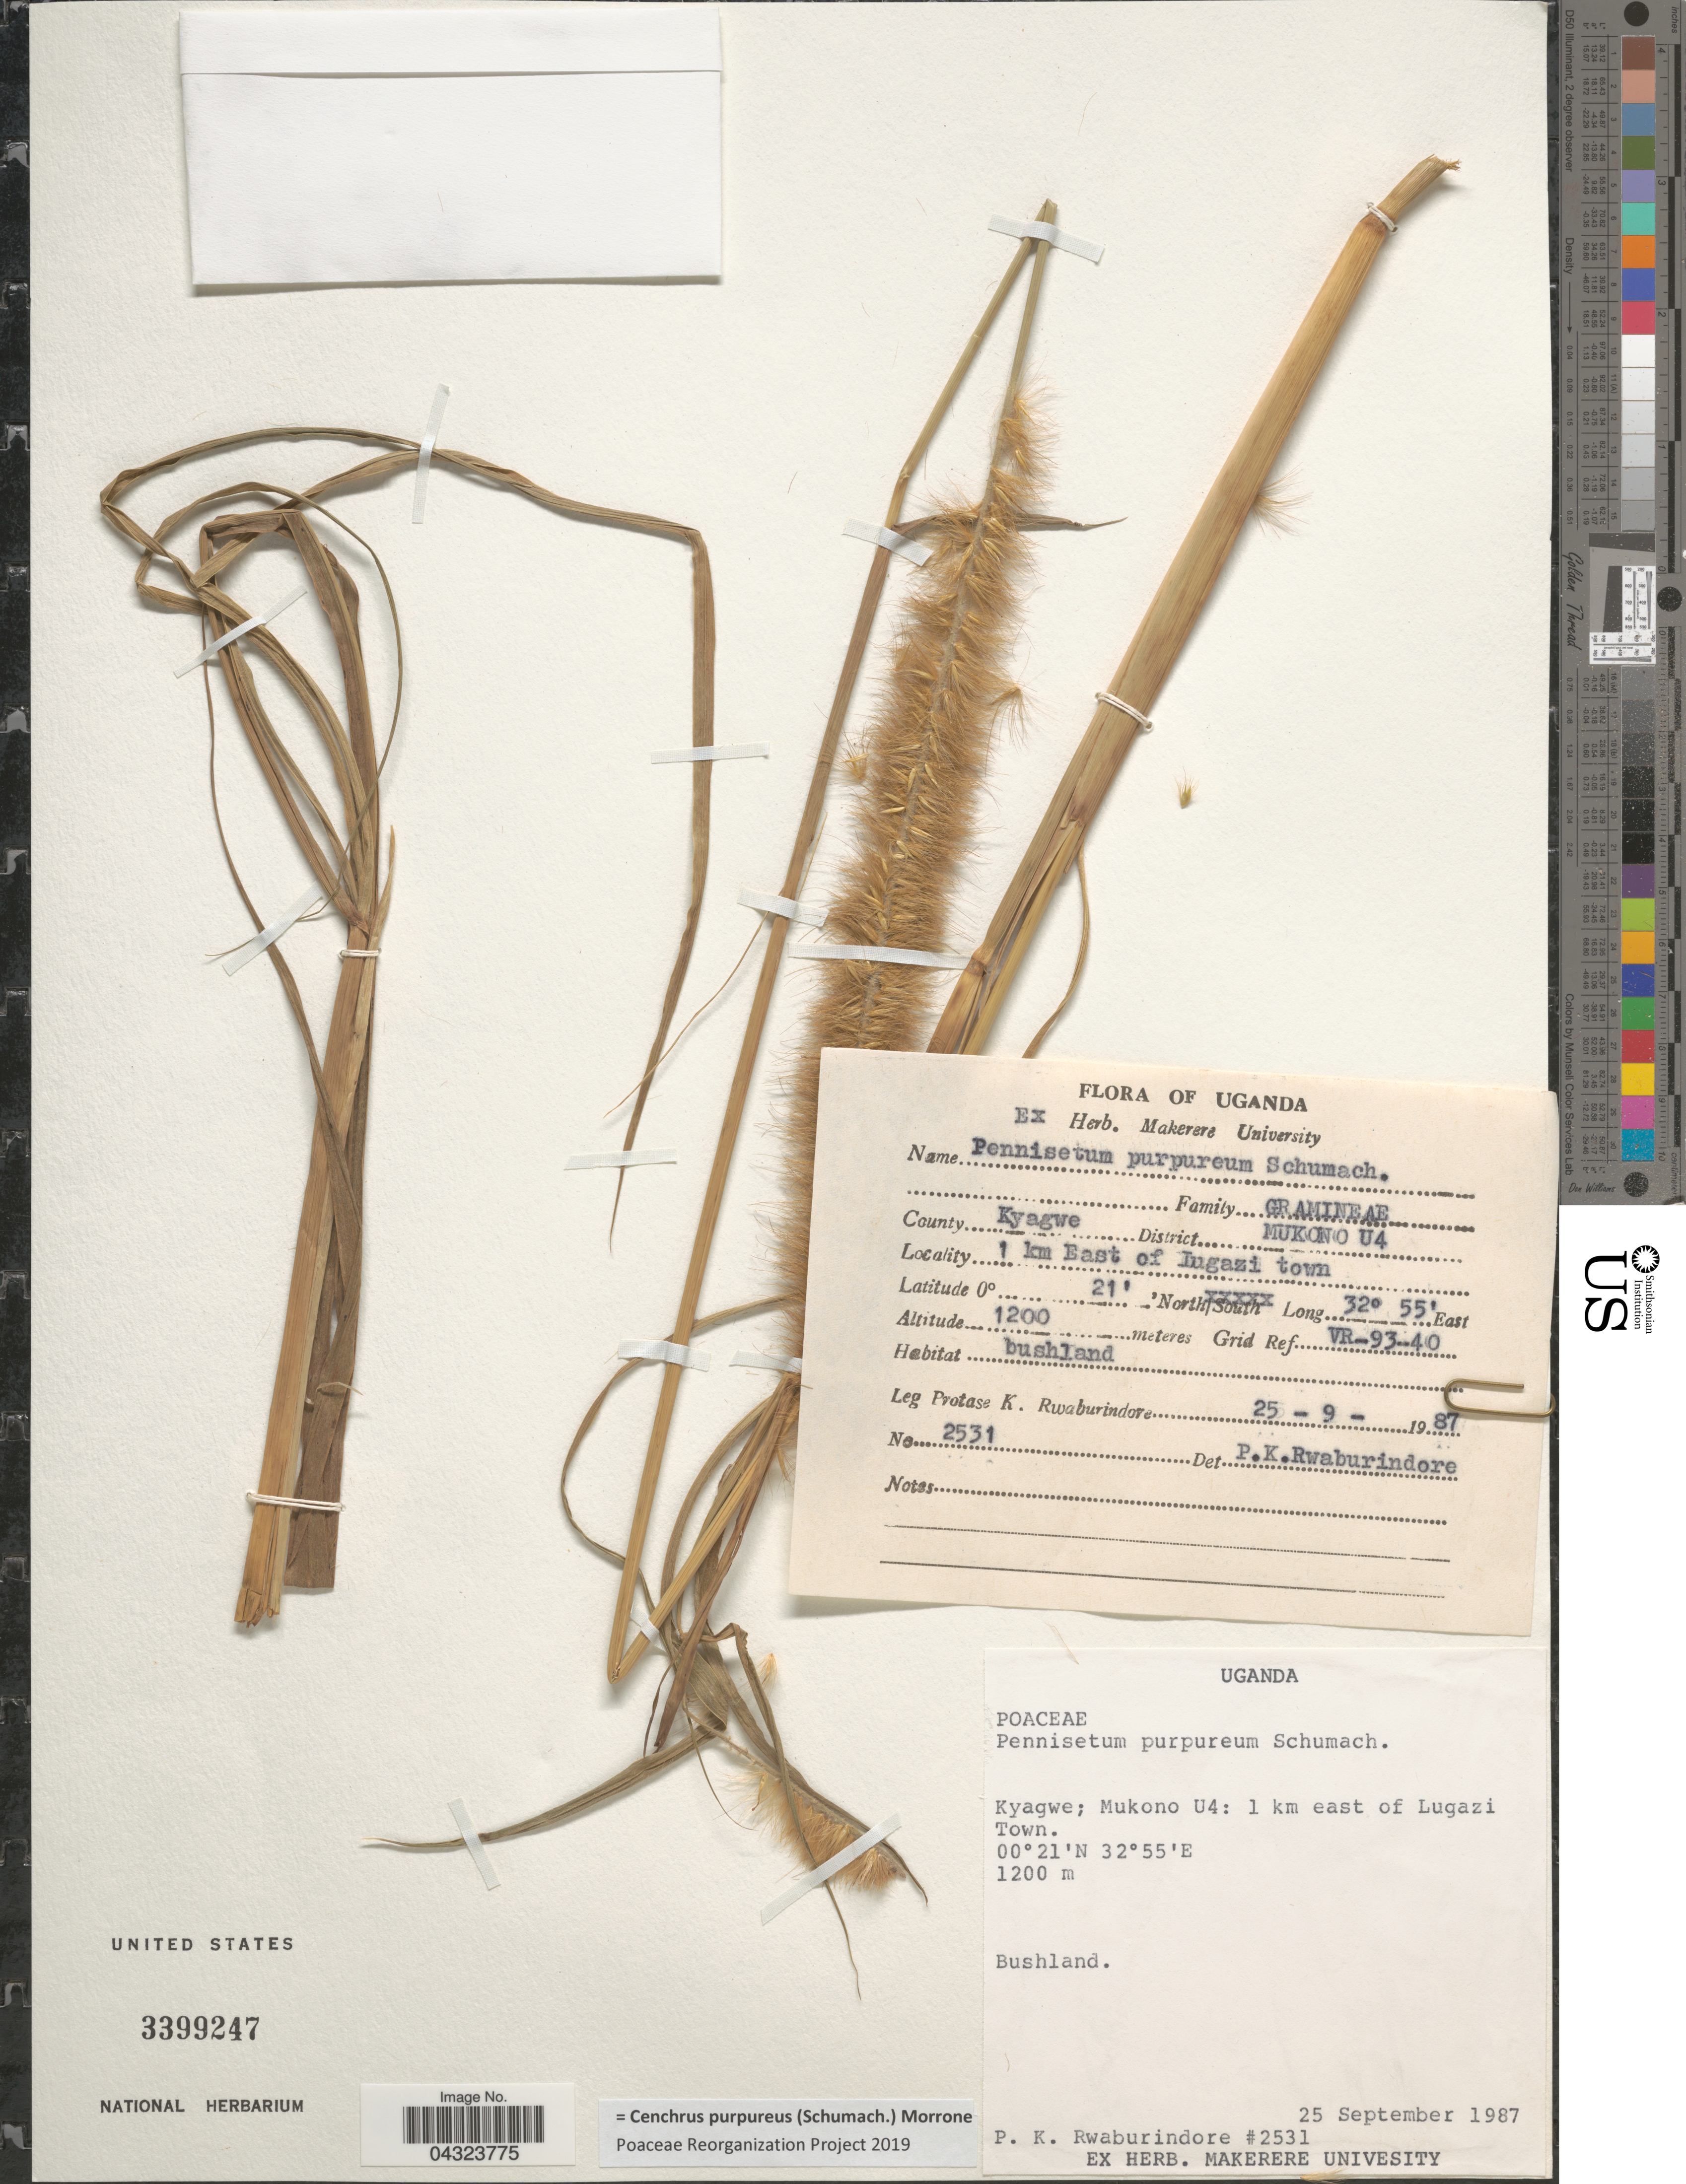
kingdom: Plantae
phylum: Tracheophyta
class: Liliopsida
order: Poales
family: Poaceae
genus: Cenchrus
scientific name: Cenchrus purpureus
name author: (Schumach.) Morrone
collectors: P. Rwaburindore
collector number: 2531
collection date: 1987-09-25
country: Uganda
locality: County Kyagwe; Mukono U4; 1 km east of Lugazi Town. Grid. Ref. VR-93-40.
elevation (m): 1200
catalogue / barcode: US 3399247